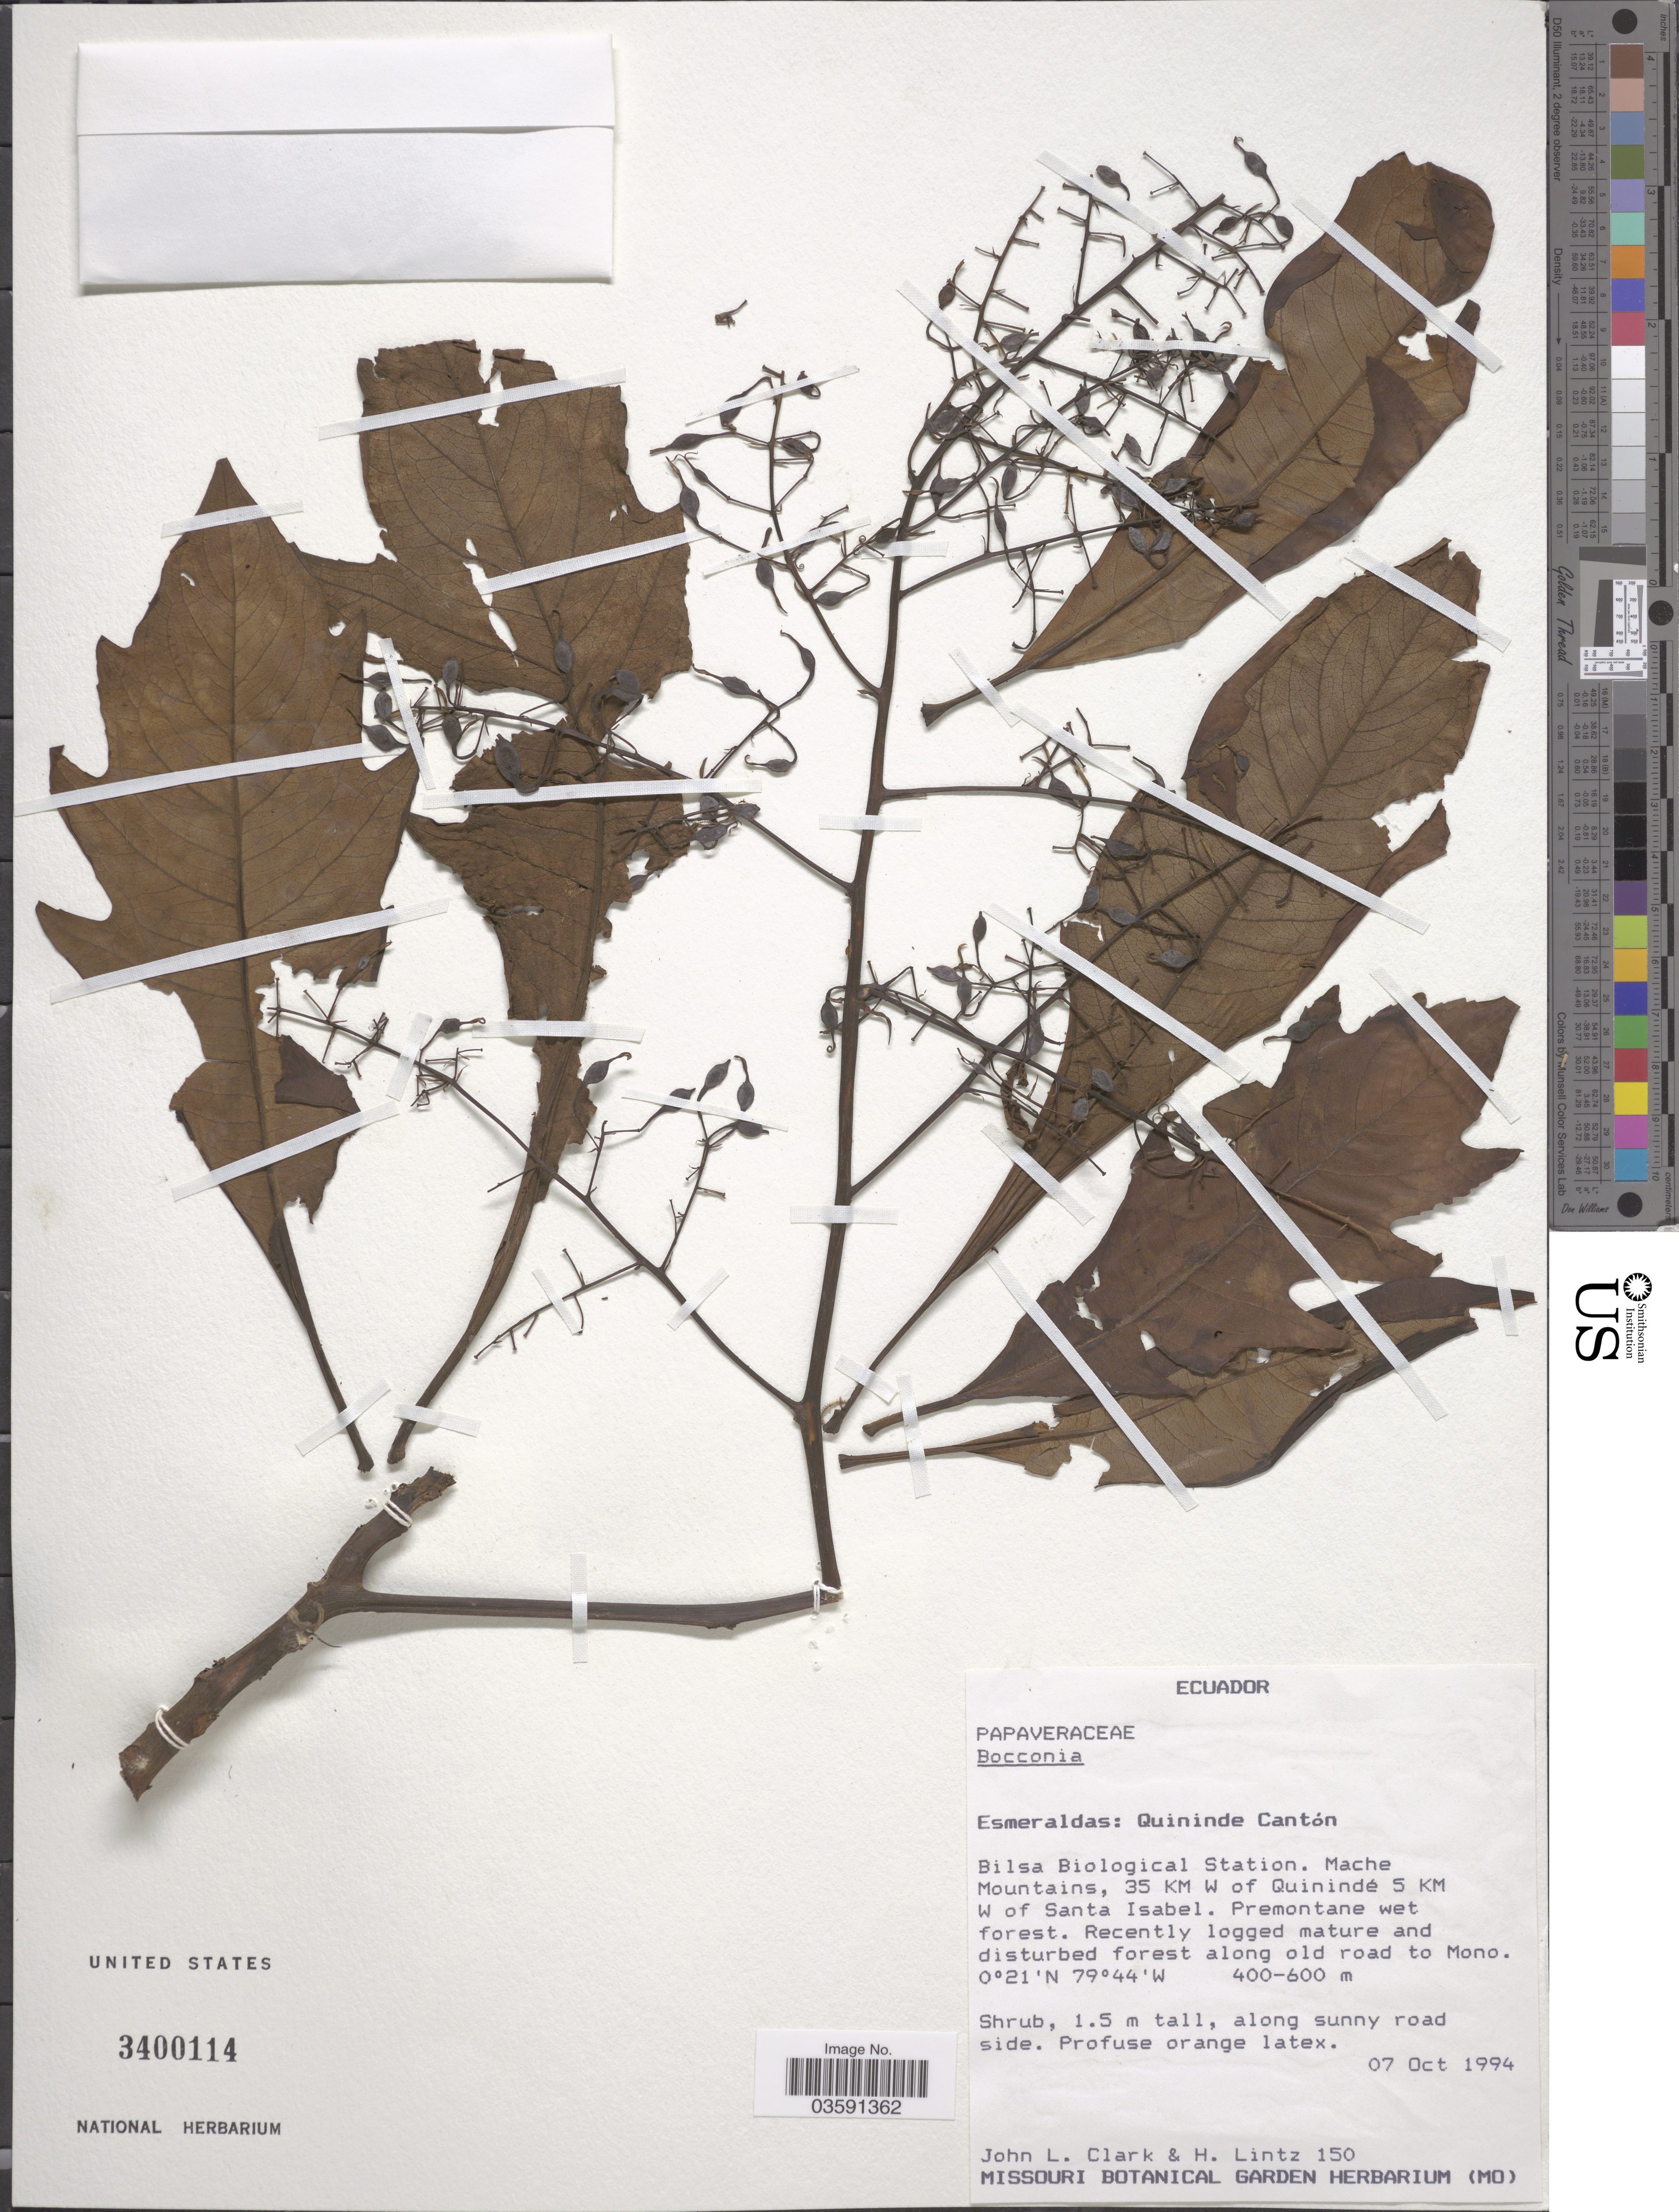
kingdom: Plantae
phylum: Tracheophyta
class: Magnoliopsida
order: Ranunculales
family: Papaveraceae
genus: Bocconia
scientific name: Bocconia integrifolia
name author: Bonpl.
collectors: J. L. Clark & H. Lintz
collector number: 150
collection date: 1994-10-07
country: Ecuador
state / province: Esmeraldas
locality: Quininde Cantón. Bilsa Biological Station. Mache Mountains, 35 Km W of Quinindé 5 Km W of Santa Isabel. Along old road to Mono.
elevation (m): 400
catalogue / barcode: US 3400114